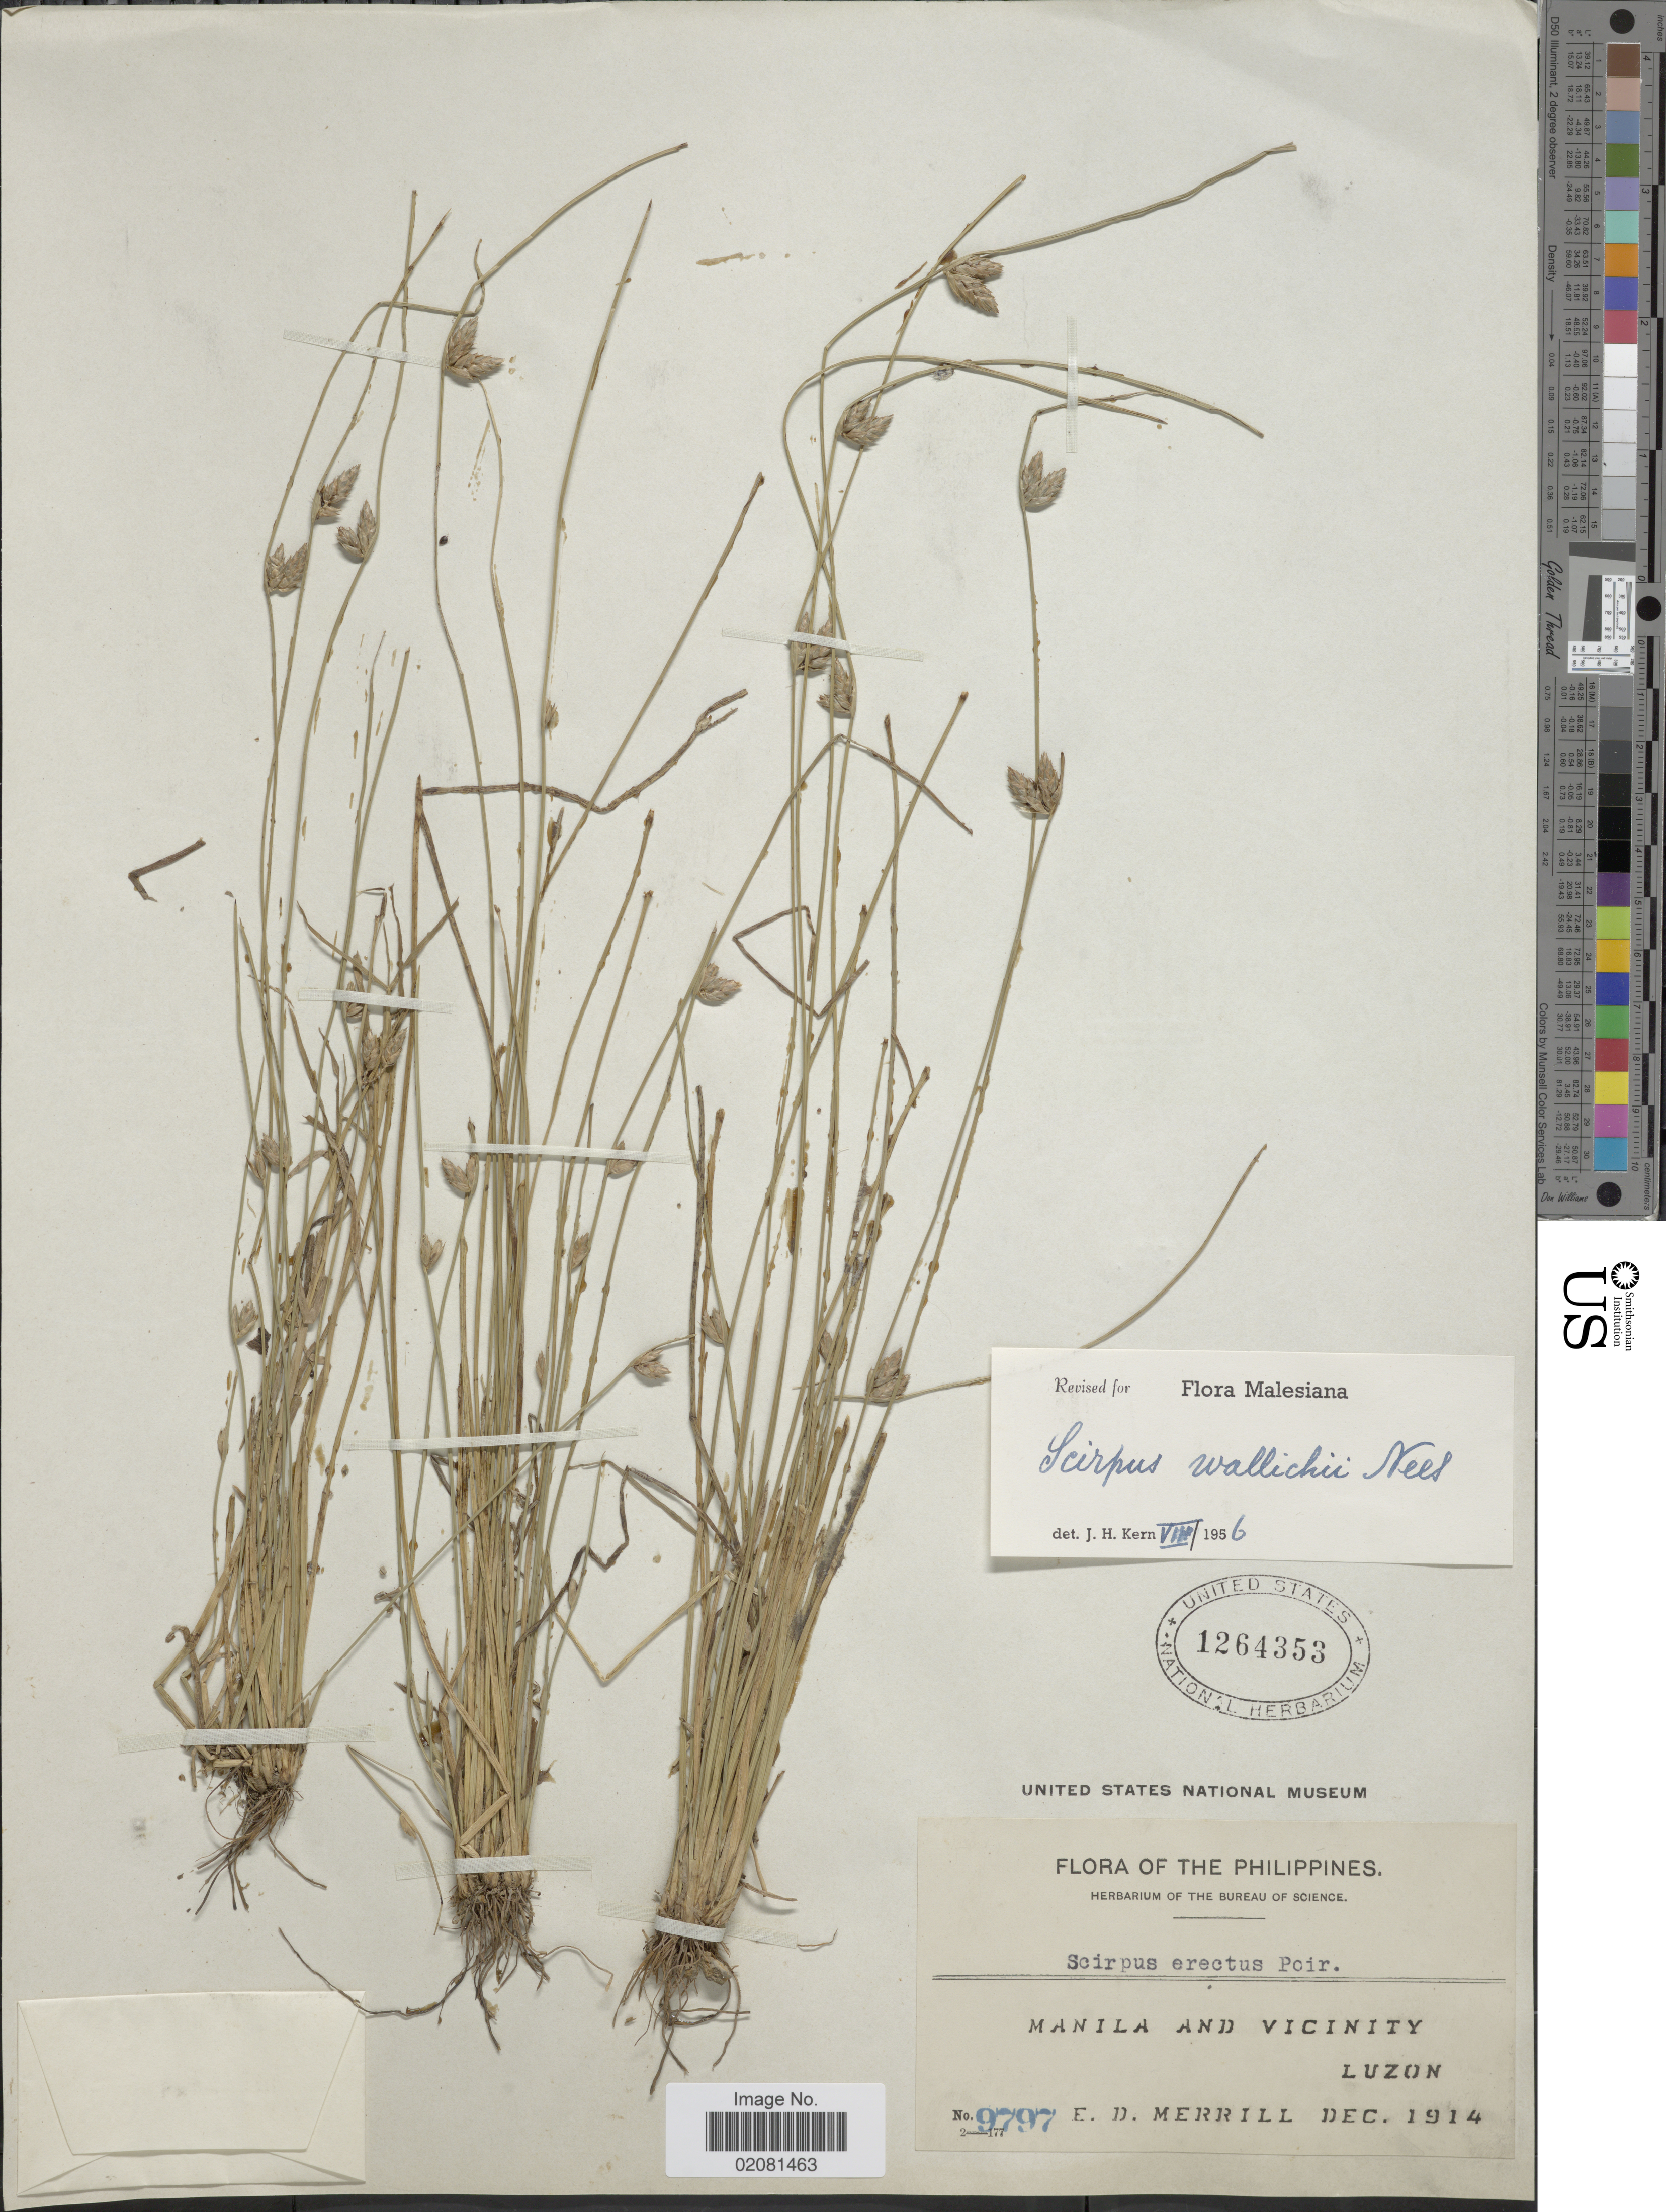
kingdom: Plantae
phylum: Tracheophyta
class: Liliopsida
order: Poales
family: Cyperaceae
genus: Schoenoplectus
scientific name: Schoenoplectus wallichii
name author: (Nees) T. Koyama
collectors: E. D. Merrill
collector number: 9797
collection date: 1914-12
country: Philippines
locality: Manila and Vicinity. Luzon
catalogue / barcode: US 1264353